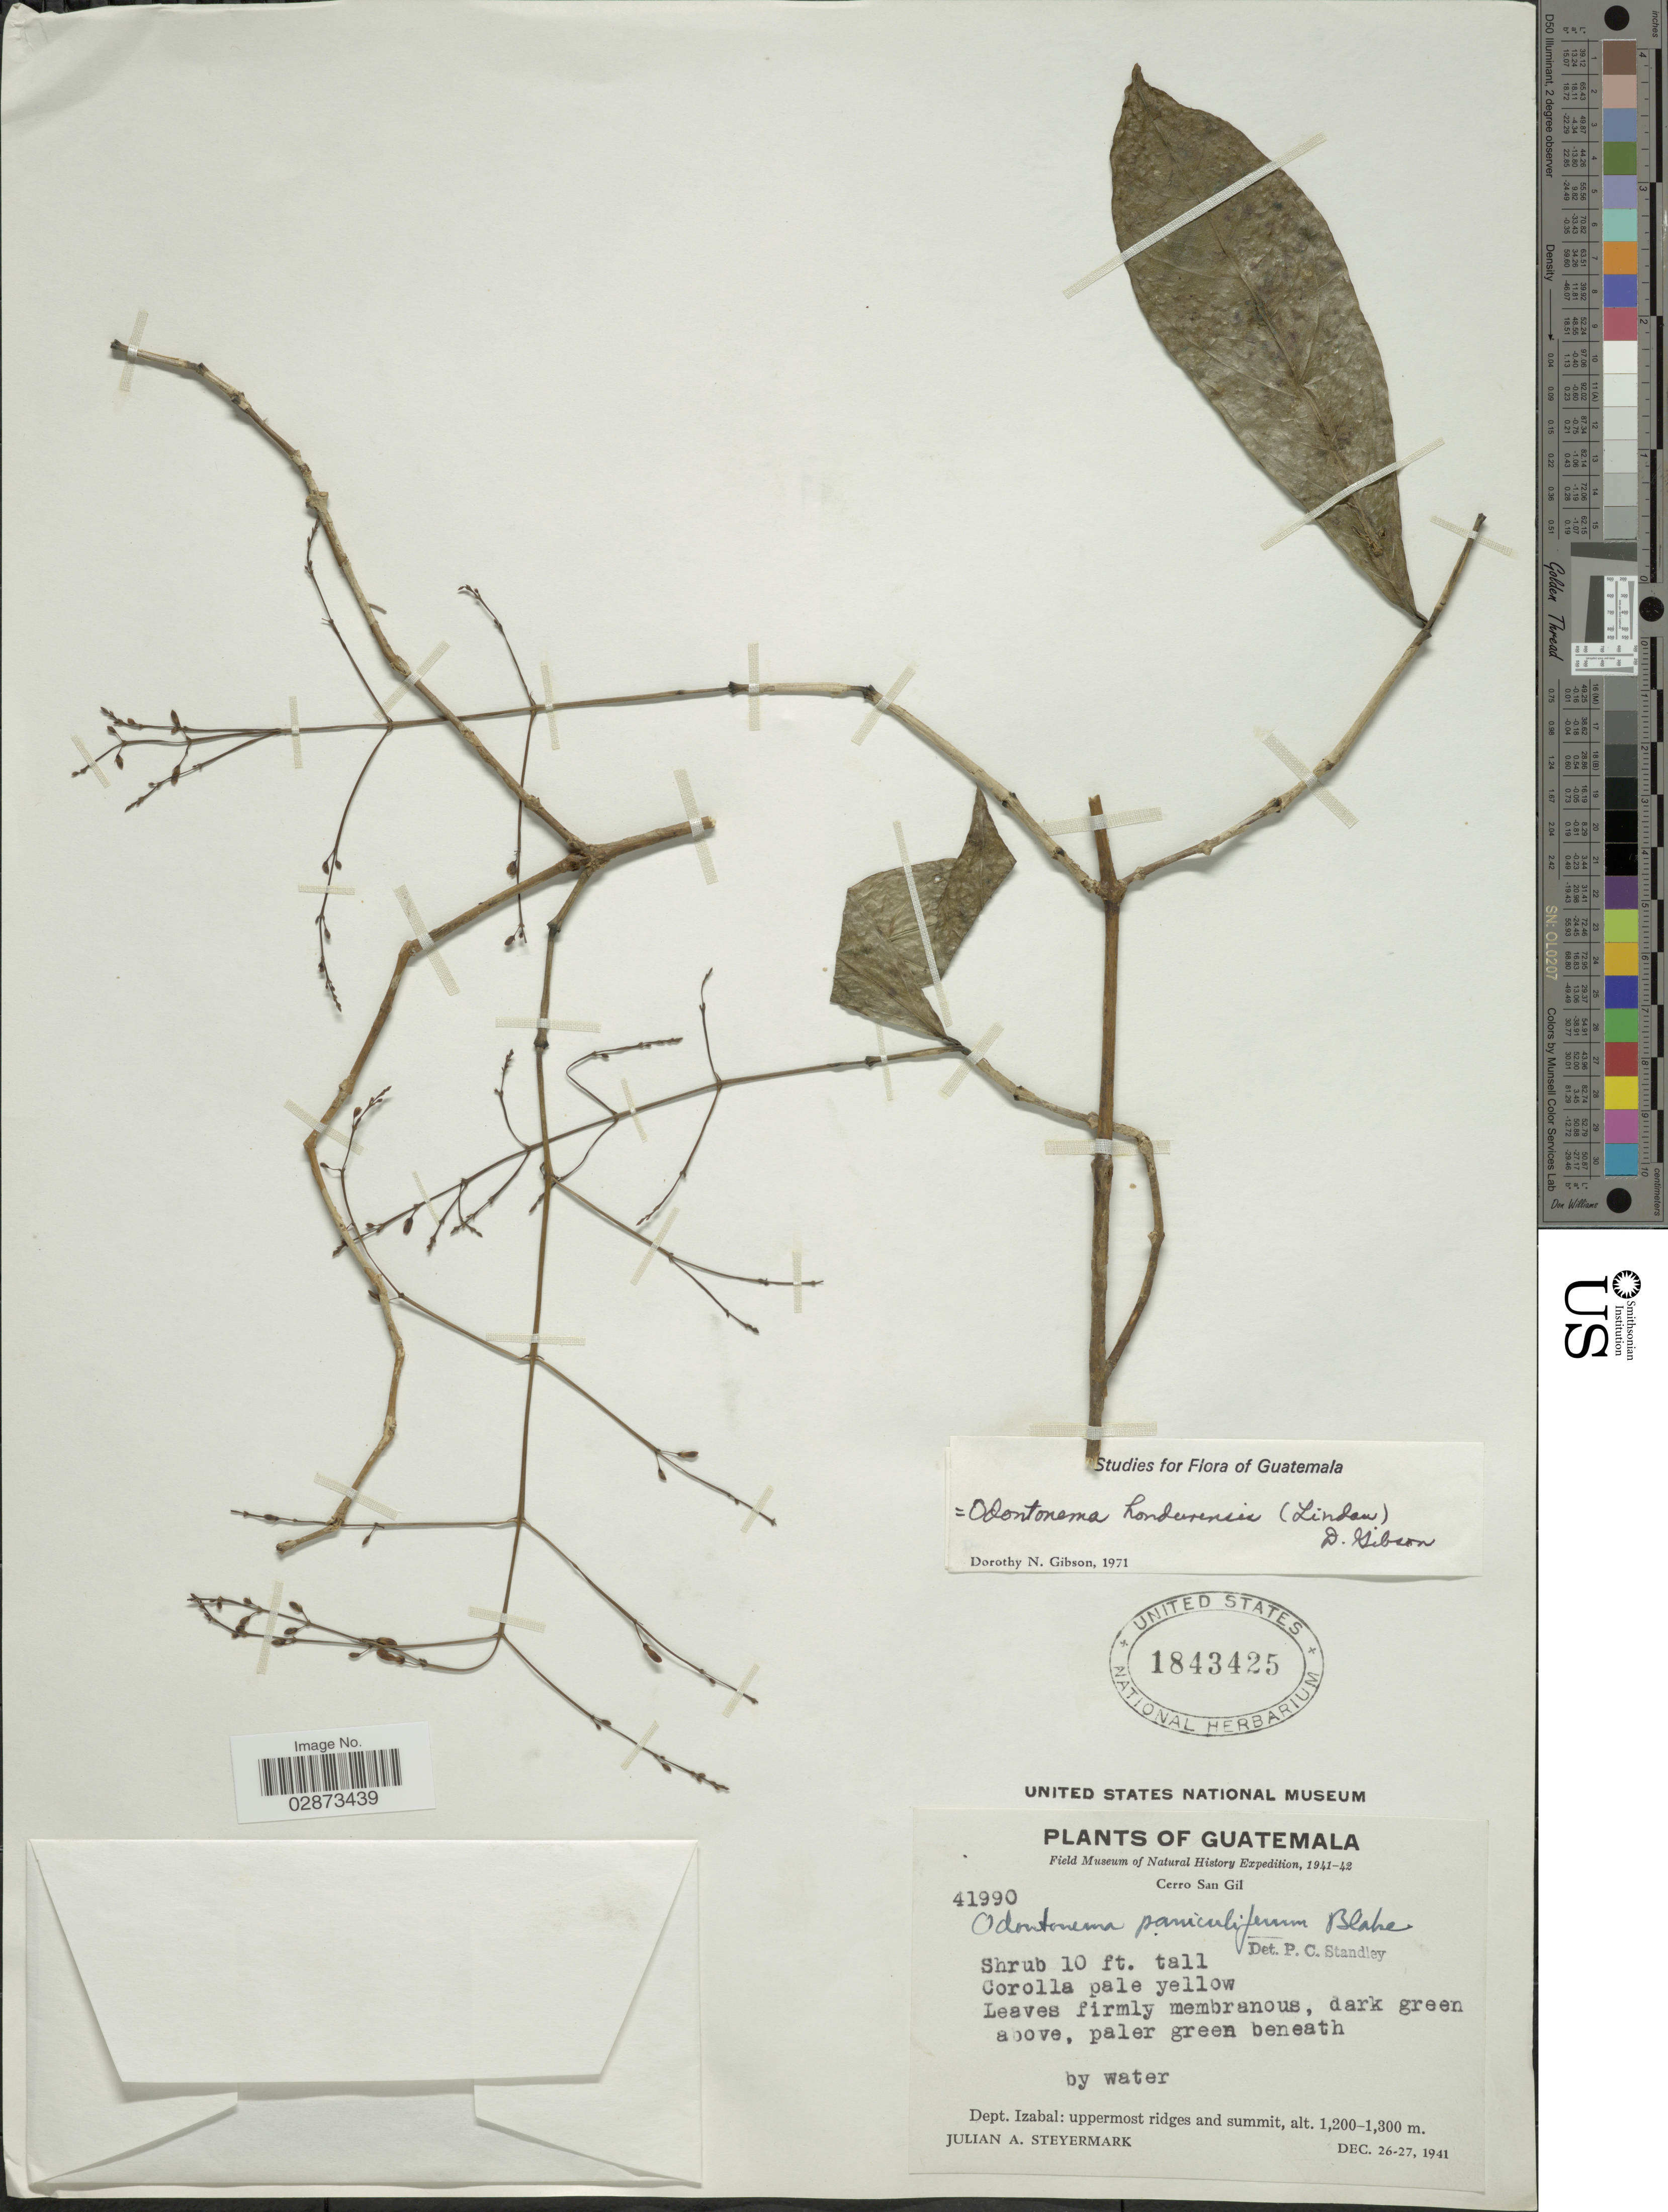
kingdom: Plantae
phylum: Tracheophyta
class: Magnoliopsida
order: Lamiales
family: Acanthaceae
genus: Odontonema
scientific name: Odontonema hondurensis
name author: (Lindau) D.N. Gibson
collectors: J. Steyermark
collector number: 41990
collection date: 1941-12-26/1941-12-27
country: Guatemala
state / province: Izabal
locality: Dept. Izabal: uppermost ridges and summit.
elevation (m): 1200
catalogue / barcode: US 1843425